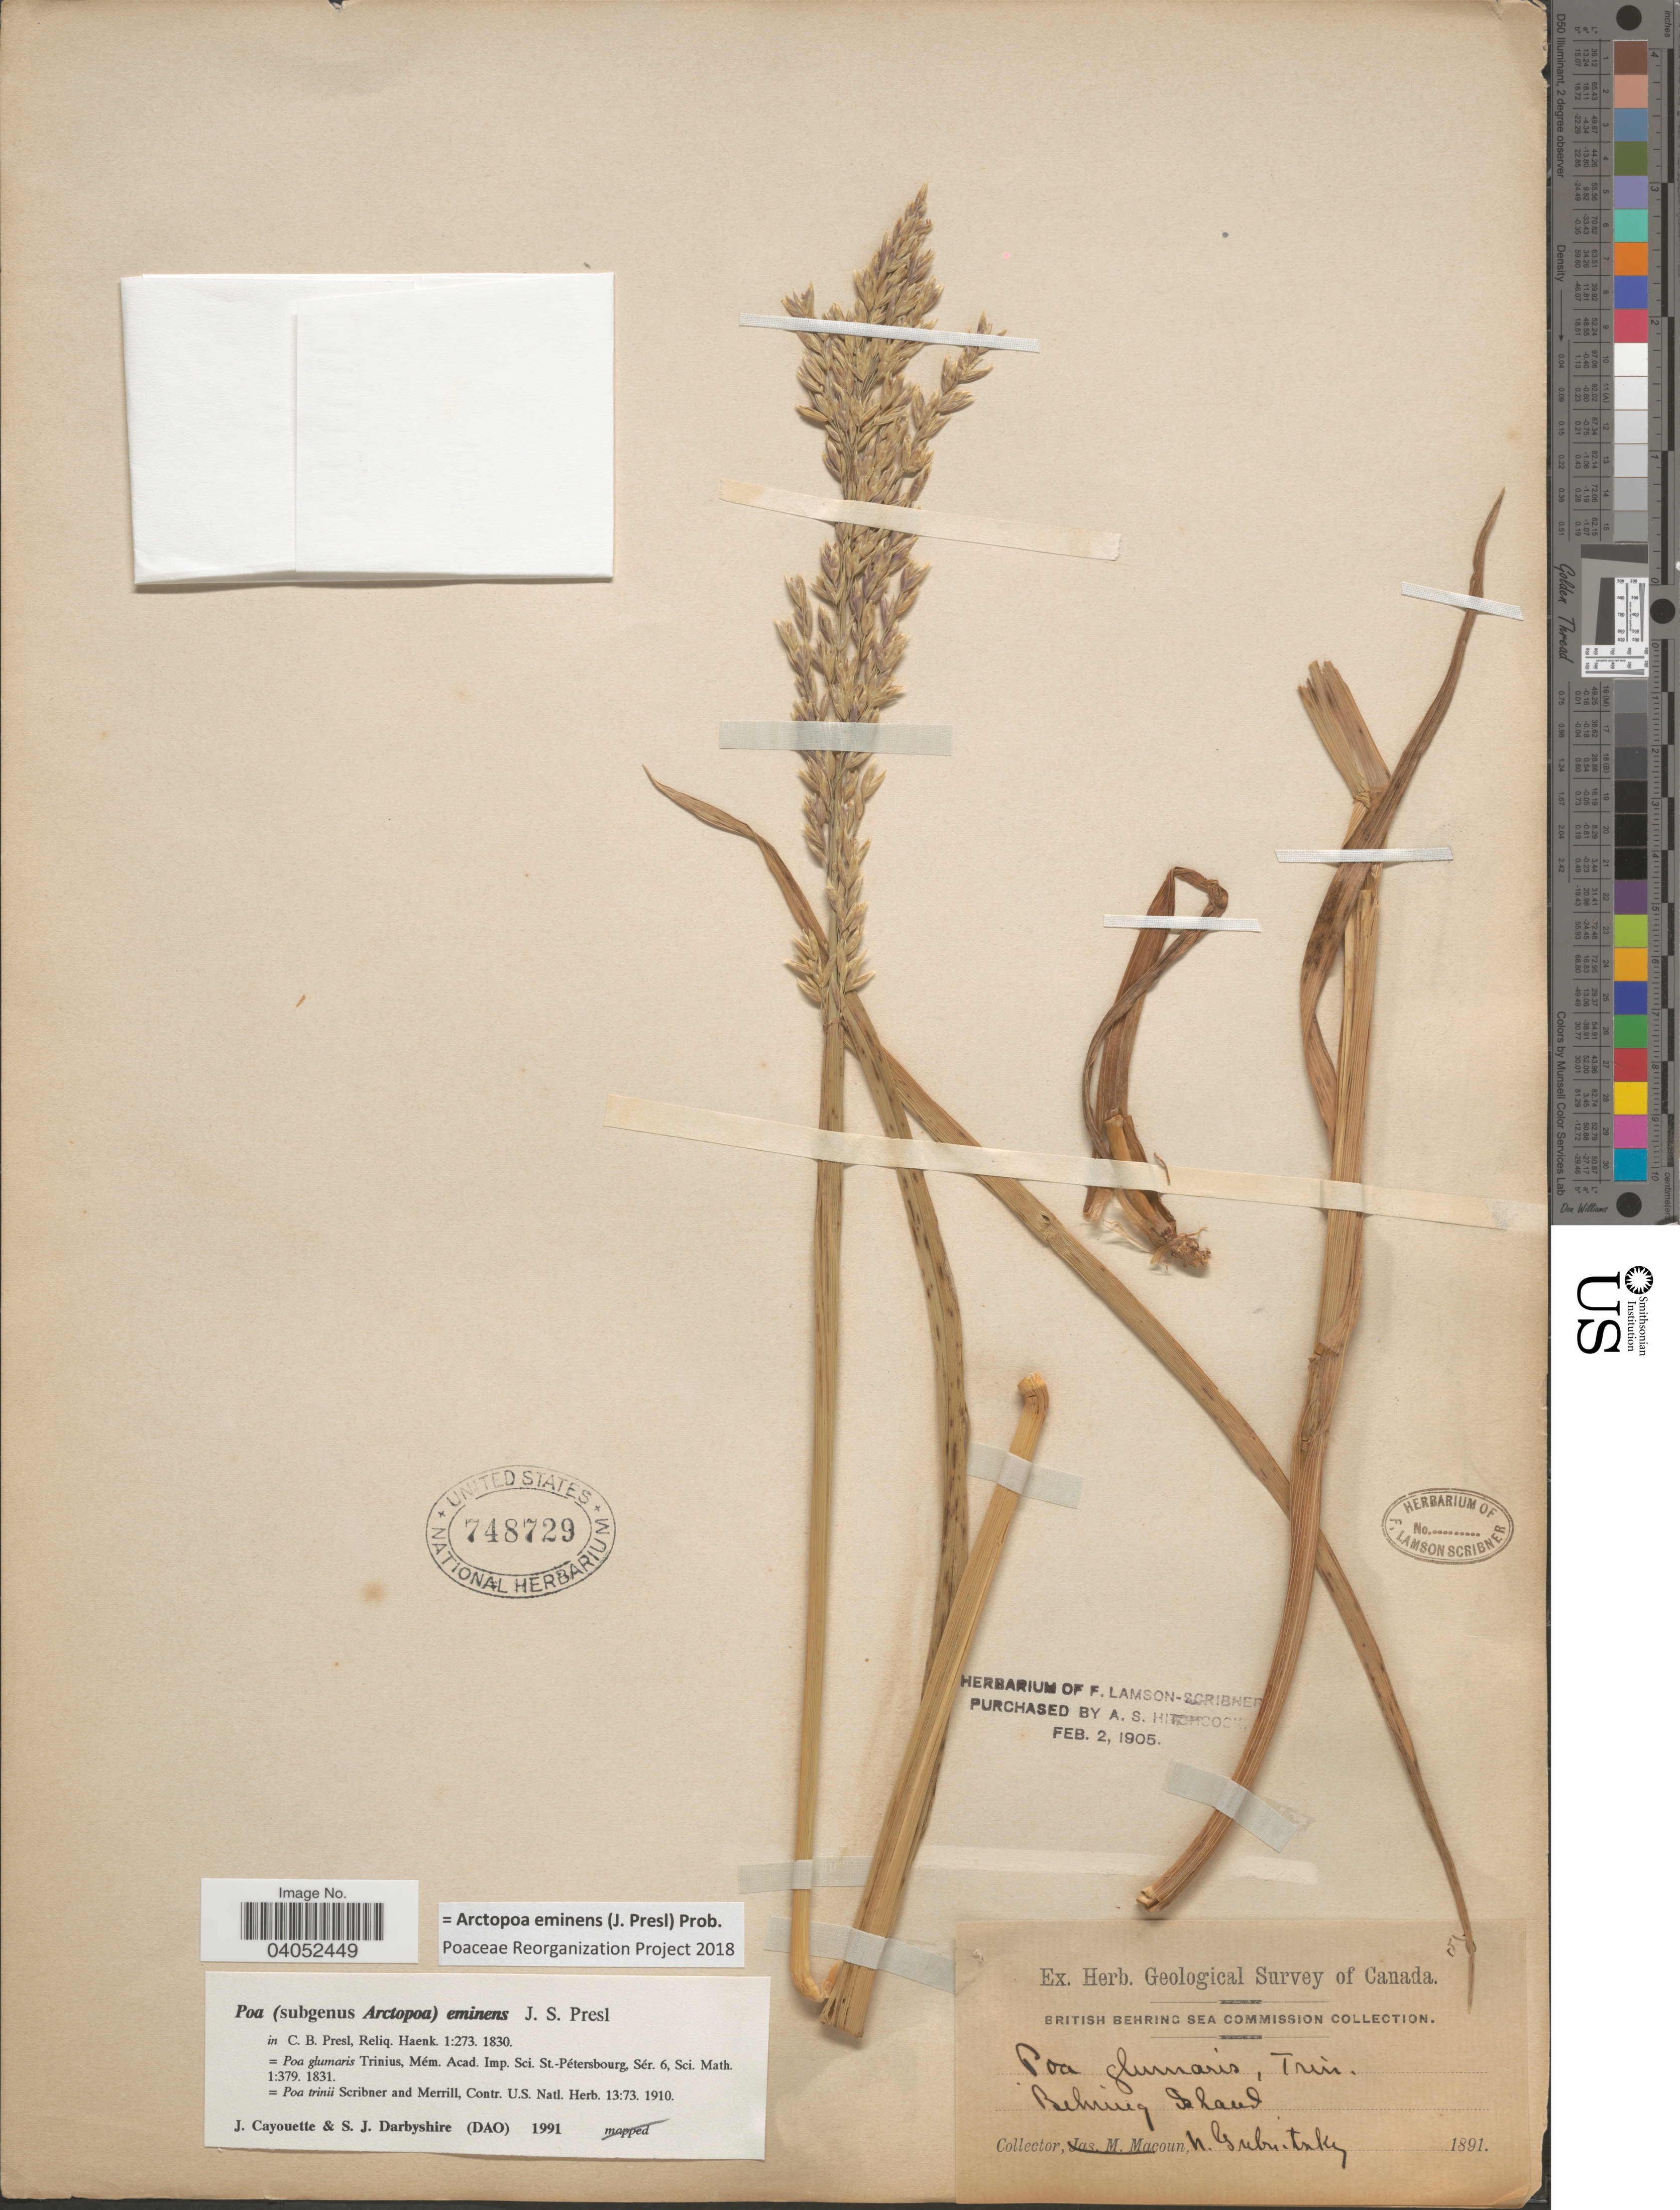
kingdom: Plantae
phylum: Tracheophyta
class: Liliopsida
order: Poales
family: Poaceae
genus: Arctopoa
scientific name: Arctopoa eminens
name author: (J. Presl) Prob.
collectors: N. Gribnitsky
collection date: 1891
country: Russian Federation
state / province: Kamchatka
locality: Behring Island.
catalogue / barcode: US 748729